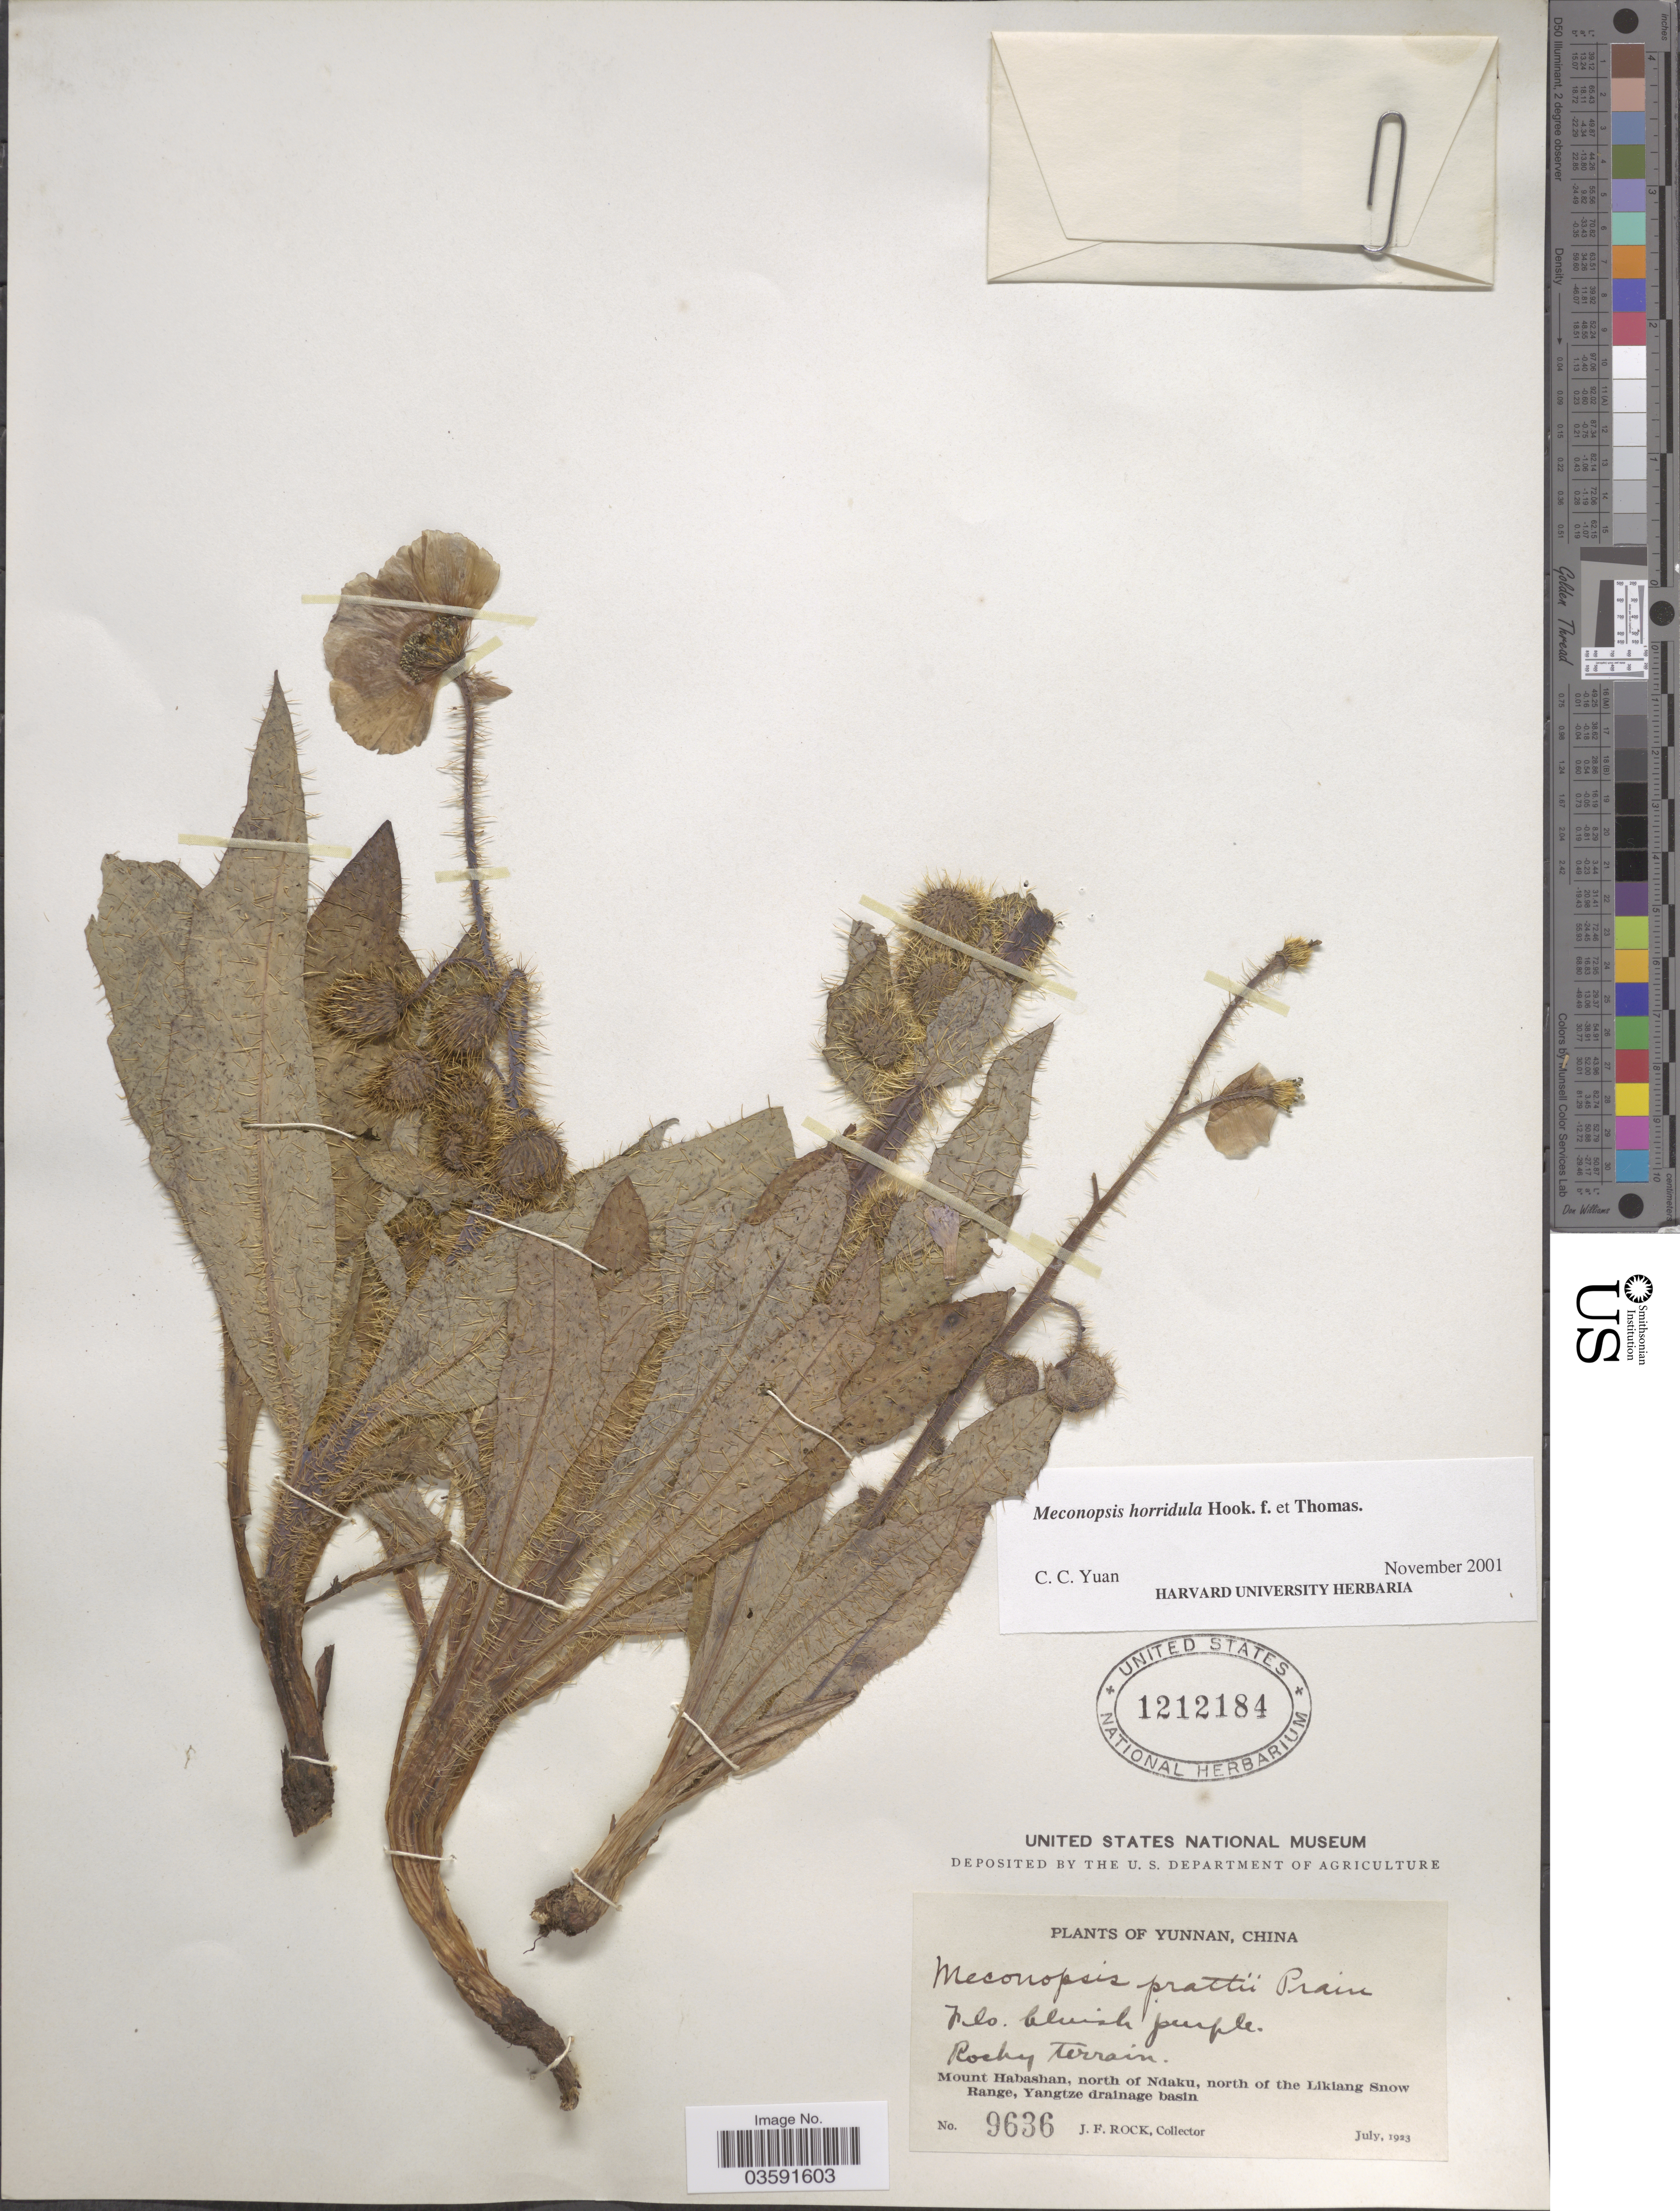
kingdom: Plantae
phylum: Tracheophyta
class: Magnoliopsida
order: Ranunculales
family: Papaveraceae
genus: Meconopsis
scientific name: Meconopsis horridula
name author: Hook. f. & Thomson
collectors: J. Rock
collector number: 9636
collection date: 1923-07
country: China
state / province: Yunnan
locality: Mount Habashan, north of Ndaku, north of the Likiang Snow Range, Yangtze drainage basin.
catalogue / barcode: US 1212184